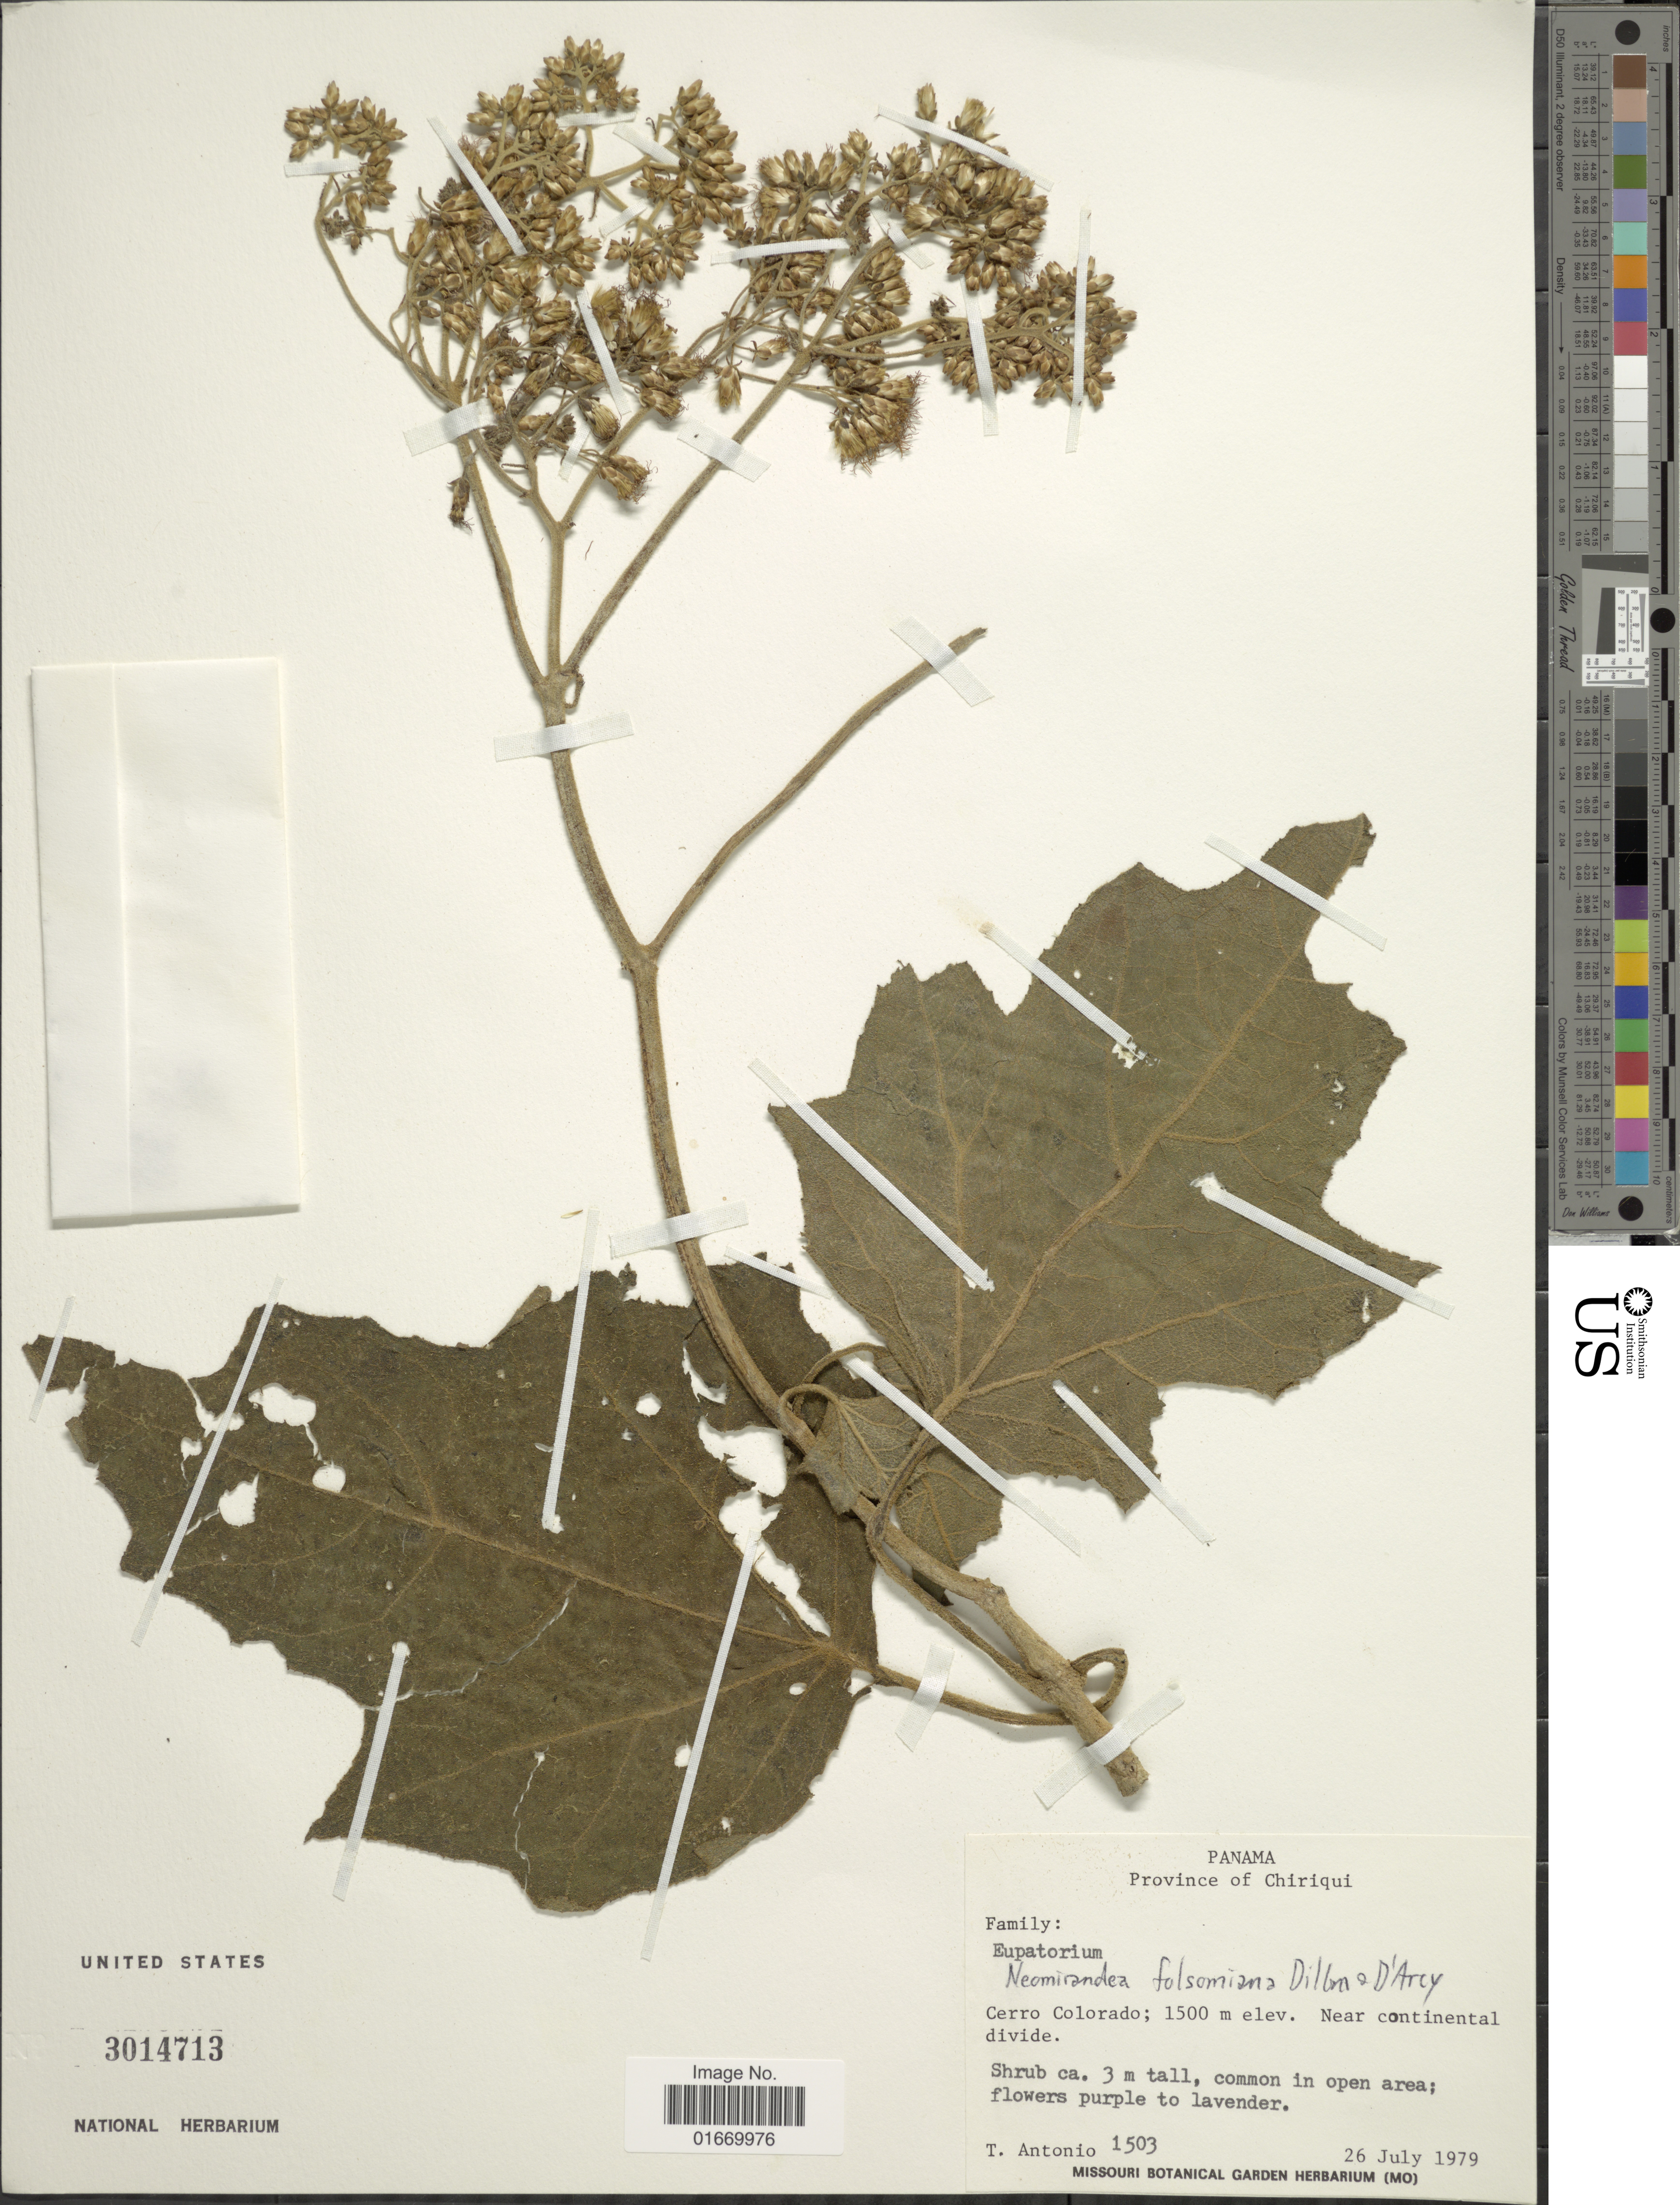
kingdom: Plantae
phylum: Tracheophyta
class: Magnoliopsida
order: Asterales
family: Asteraceae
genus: Neomirandea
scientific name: Neomirandea folsomiana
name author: M.O. Dillon & D'Arcy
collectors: T. Antonio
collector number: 1503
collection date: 1979-07-26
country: Panama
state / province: Chiriqui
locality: Cerro Colorado, near continental divide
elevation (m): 1500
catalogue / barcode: US 3014713